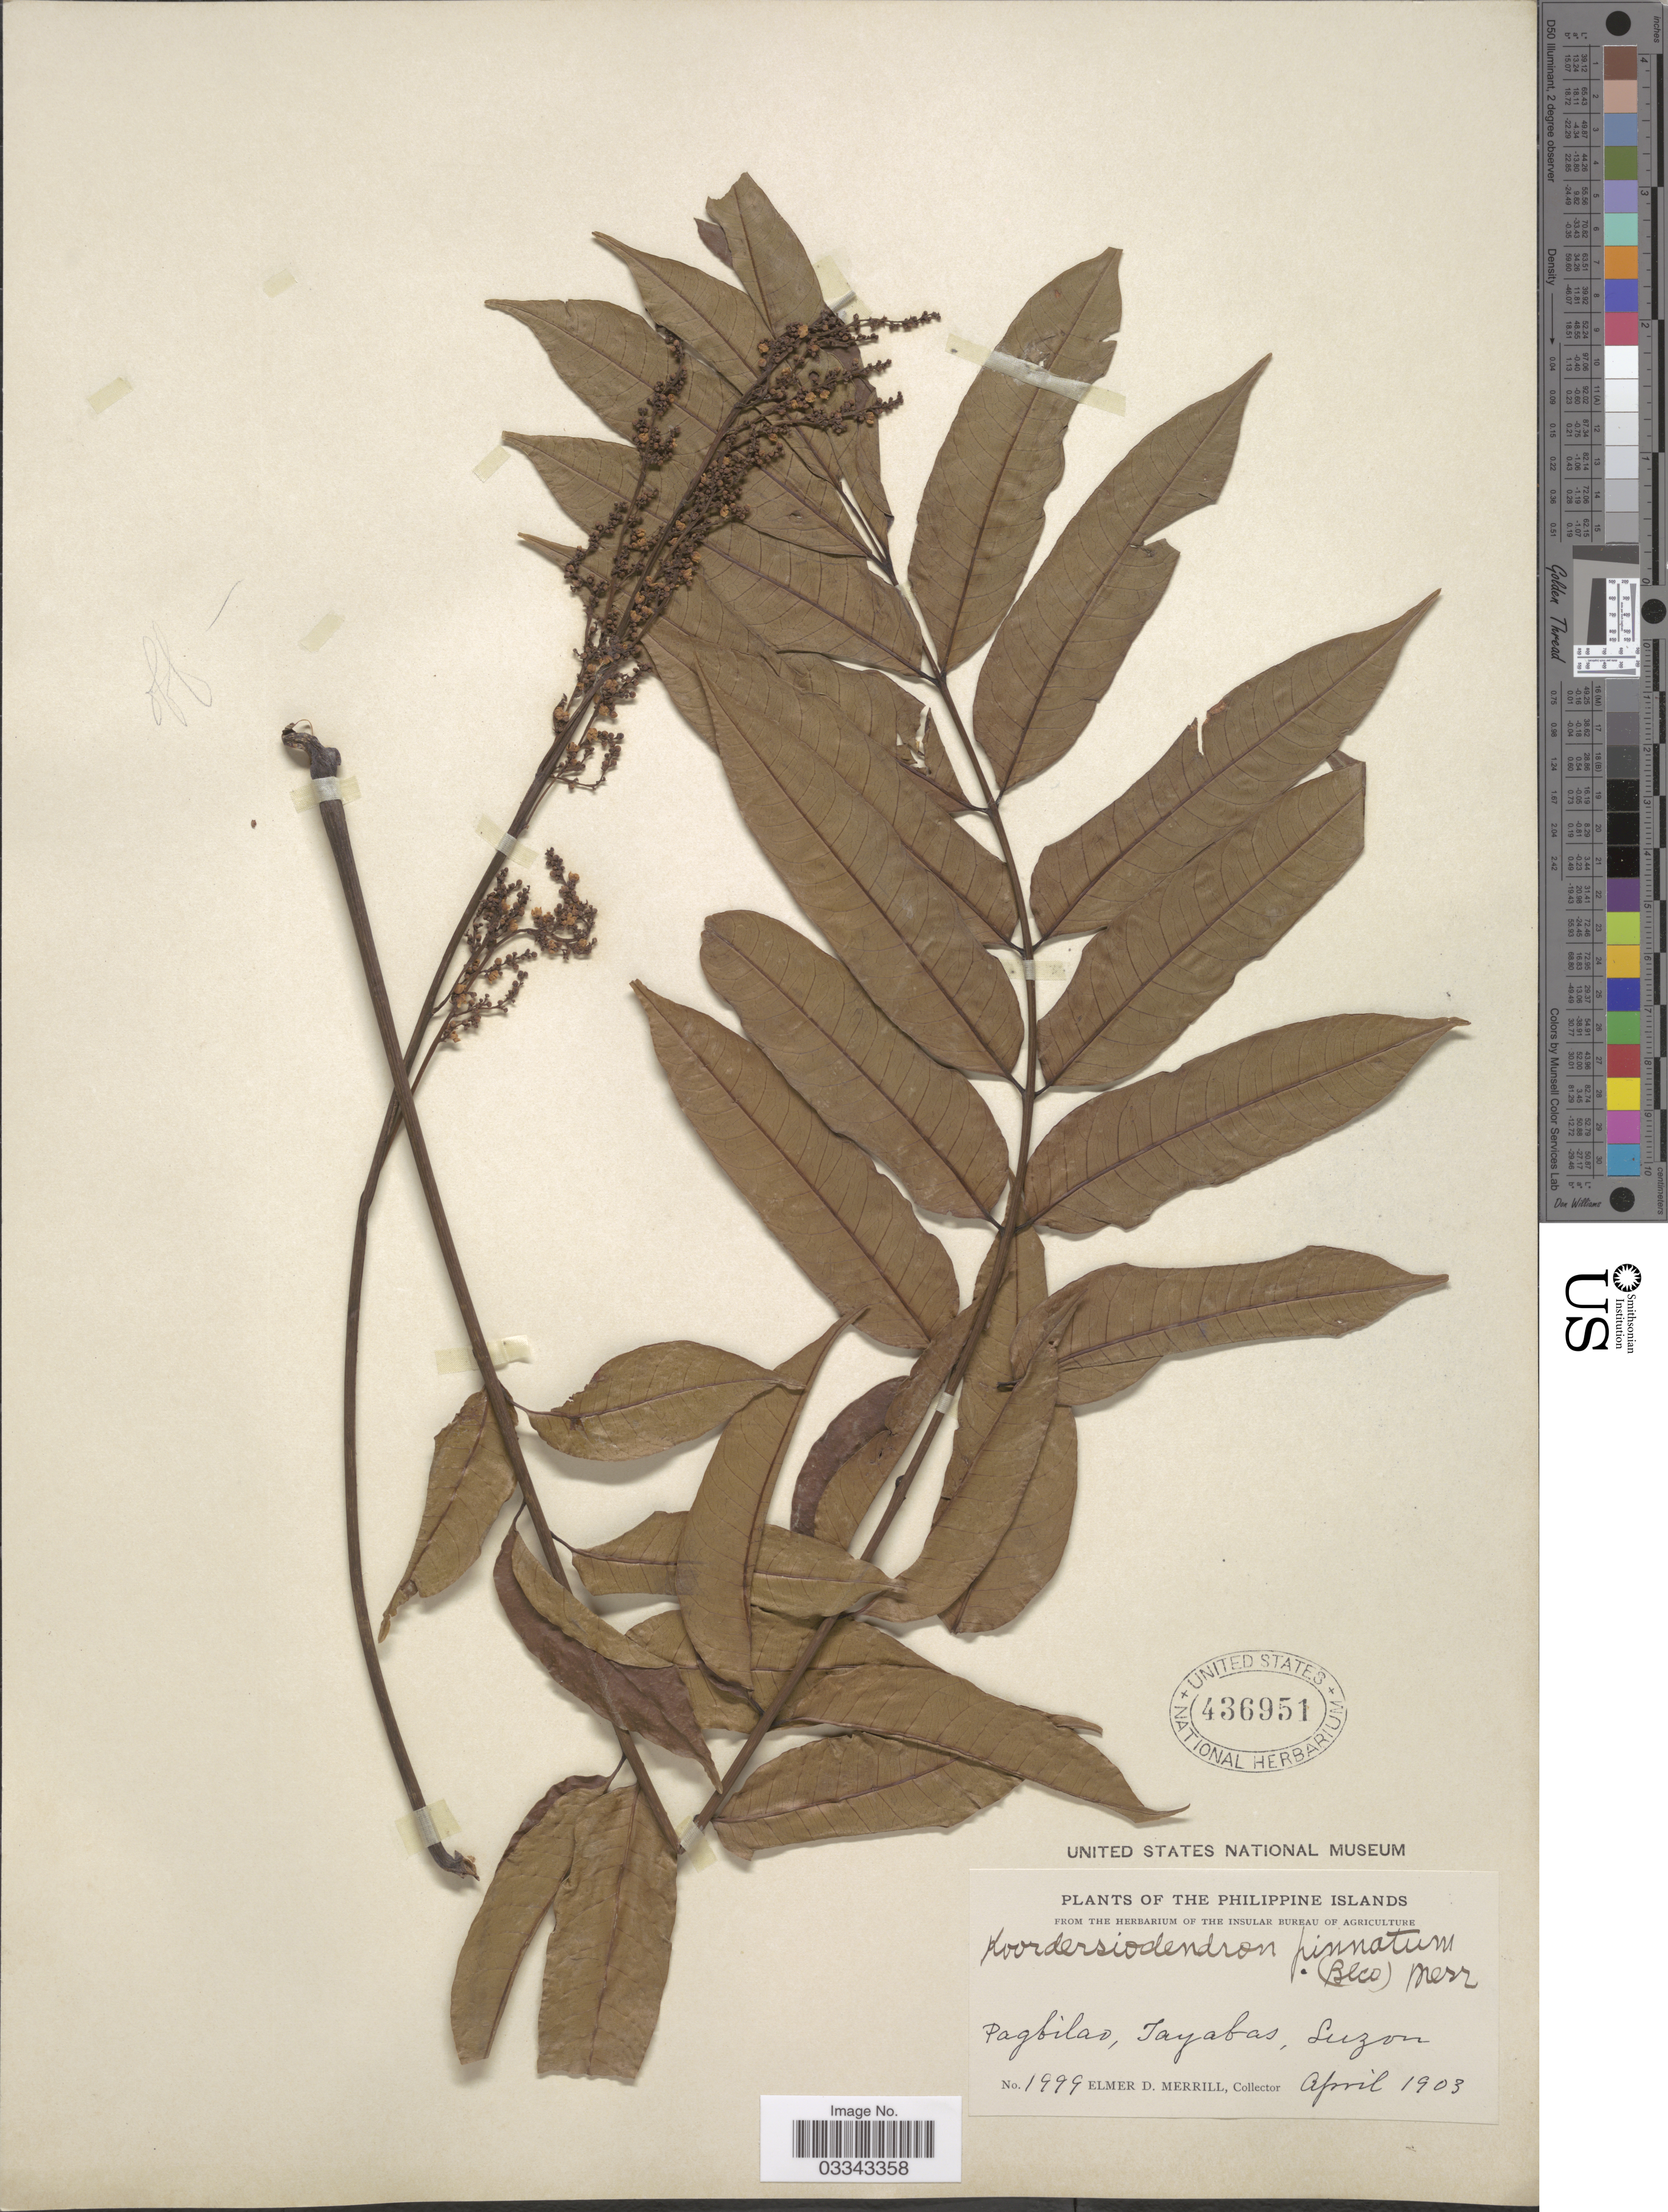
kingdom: Plantae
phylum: Tracheophyta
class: Magnoliopsida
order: Sapindales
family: Anacardiaceae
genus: Koordersiodendron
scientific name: Koordersiodendron pinnatum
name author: (Blanco) Merr.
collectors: E. D. Merrill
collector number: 1999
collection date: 1903-04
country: Philippines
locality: The Philippine Islands. Pagbilao, Tayabas, Luzon.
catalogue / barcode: US 436951